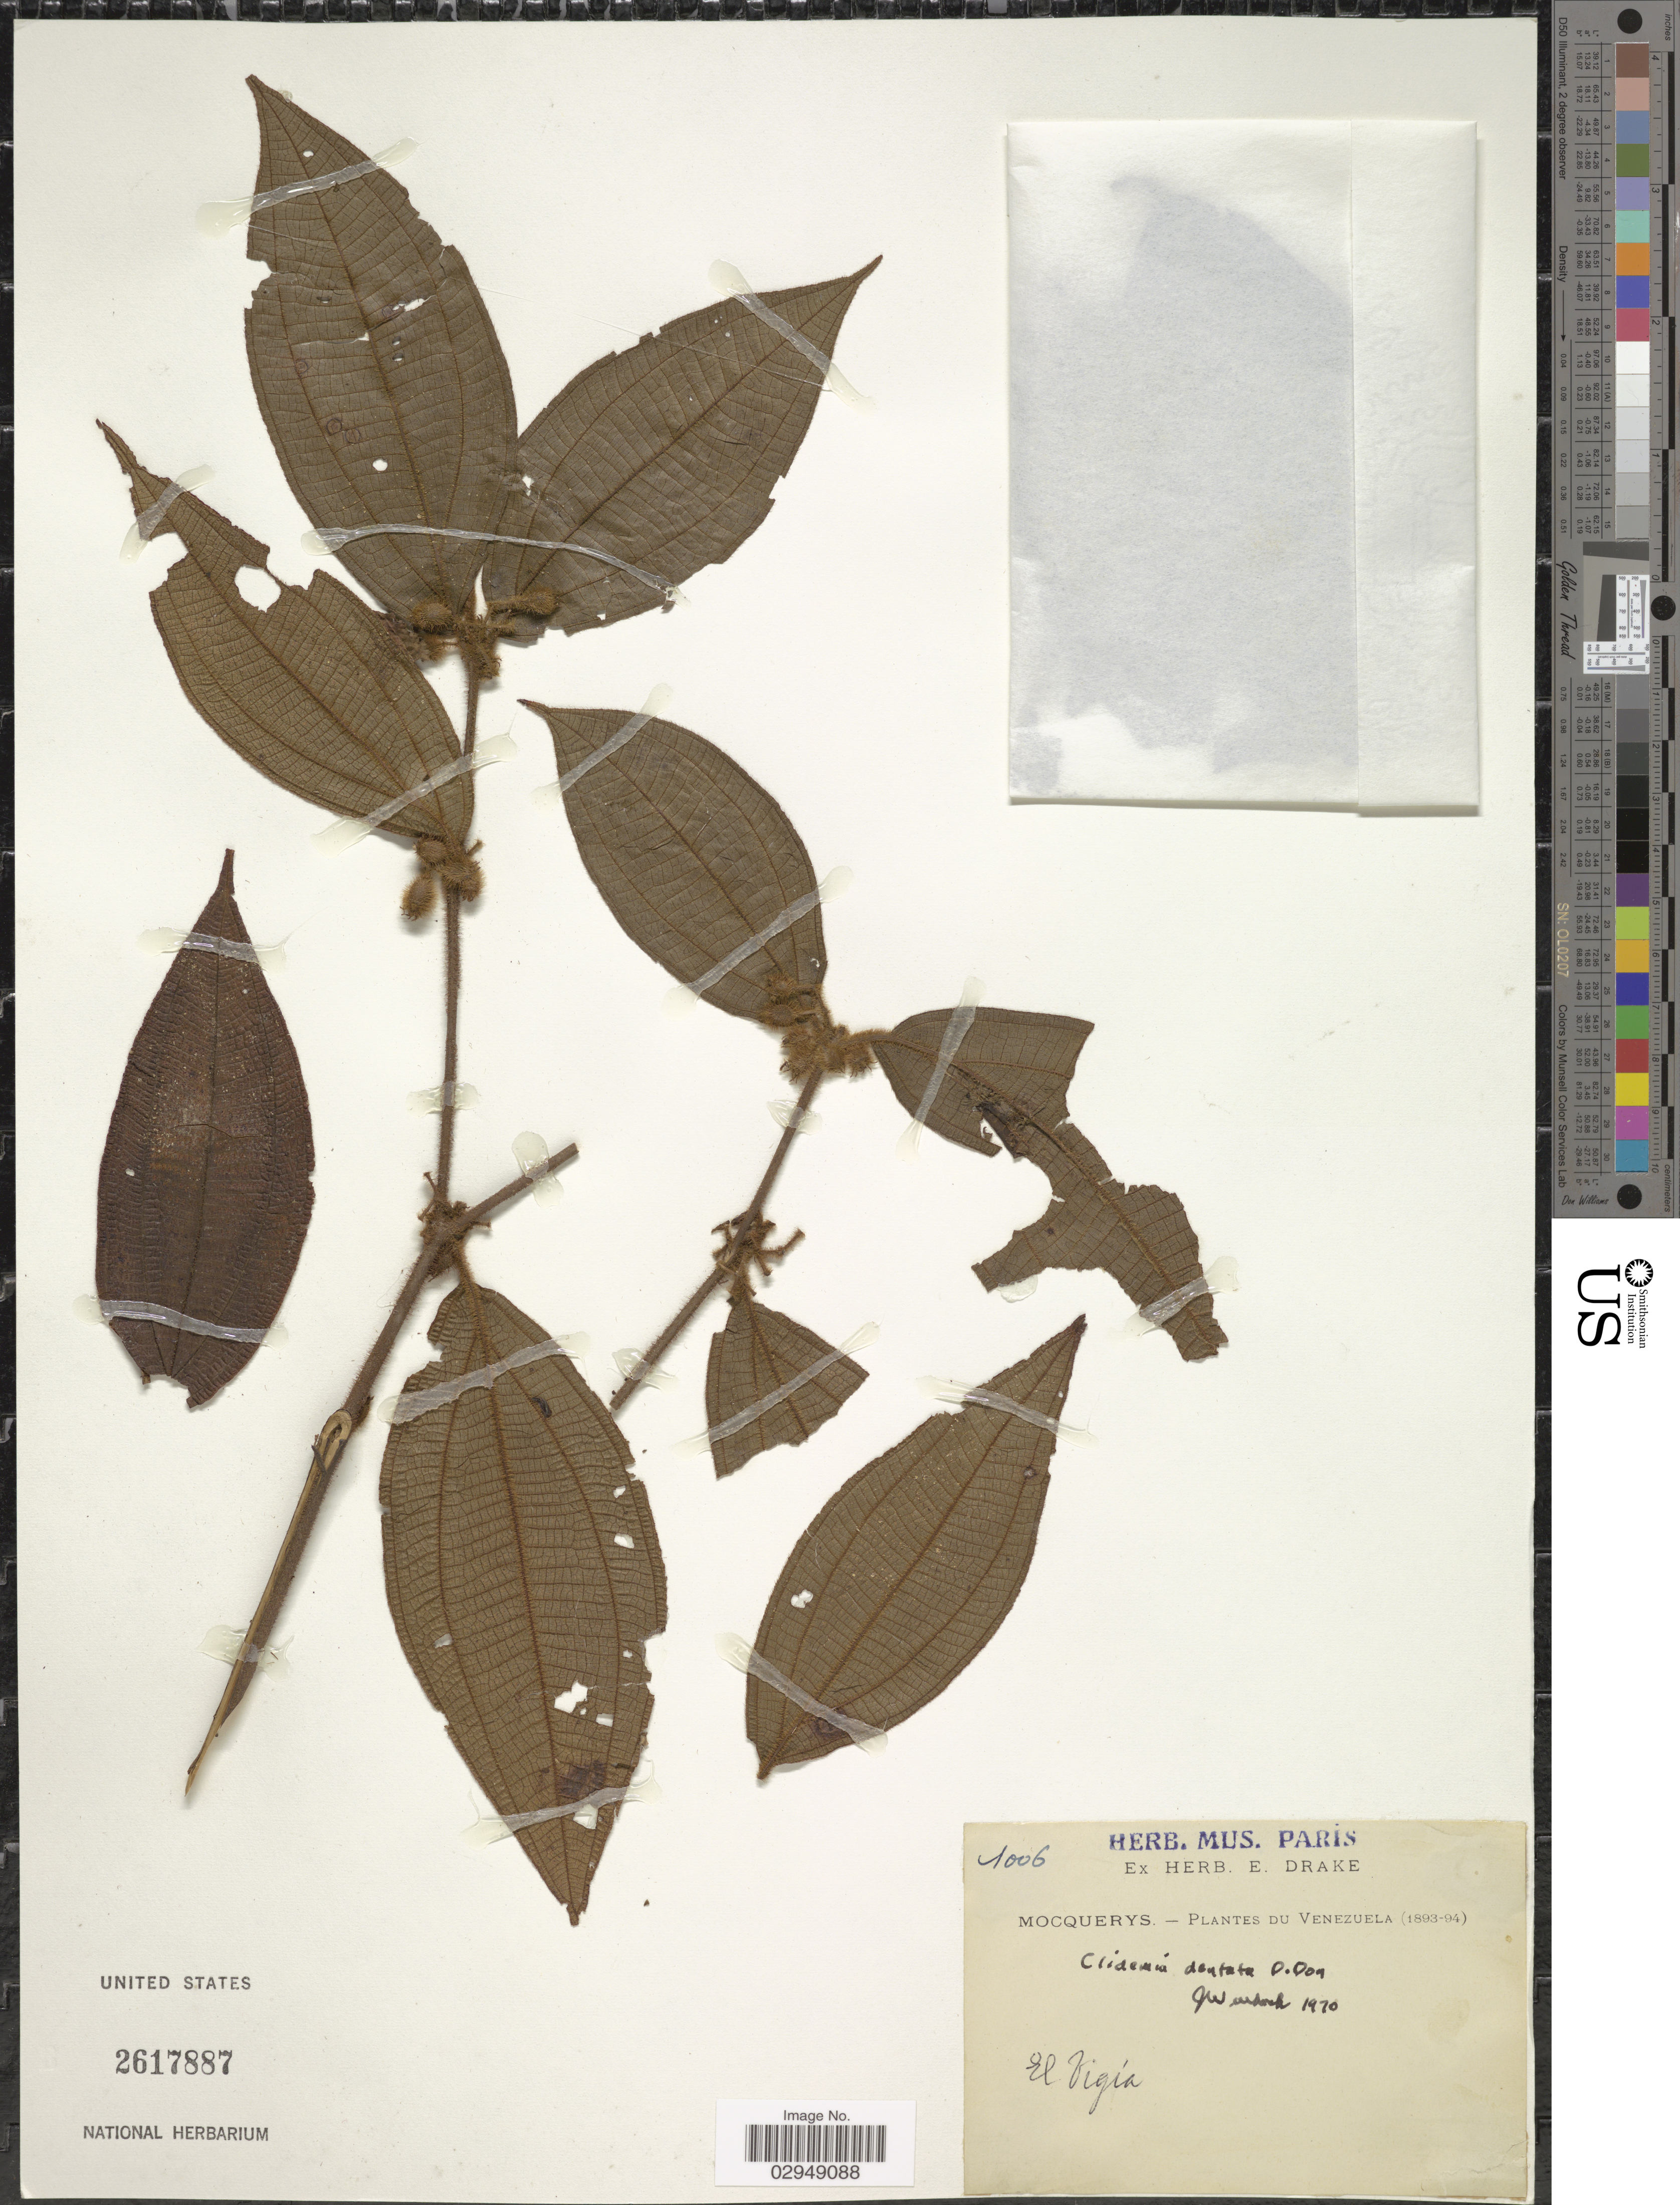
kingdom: Plantae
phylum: Tracheophyta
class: Magnoliopsida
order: Myrtales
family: Melastomataceae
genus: Clidemia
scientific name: Clidemia dentata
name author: D. Don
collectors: A. Mocquerys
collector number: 1006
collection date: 1893/1894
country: Venezuela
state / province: Mérida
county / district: Alberto Adriani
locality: El Vigía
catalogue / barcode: US 2617887